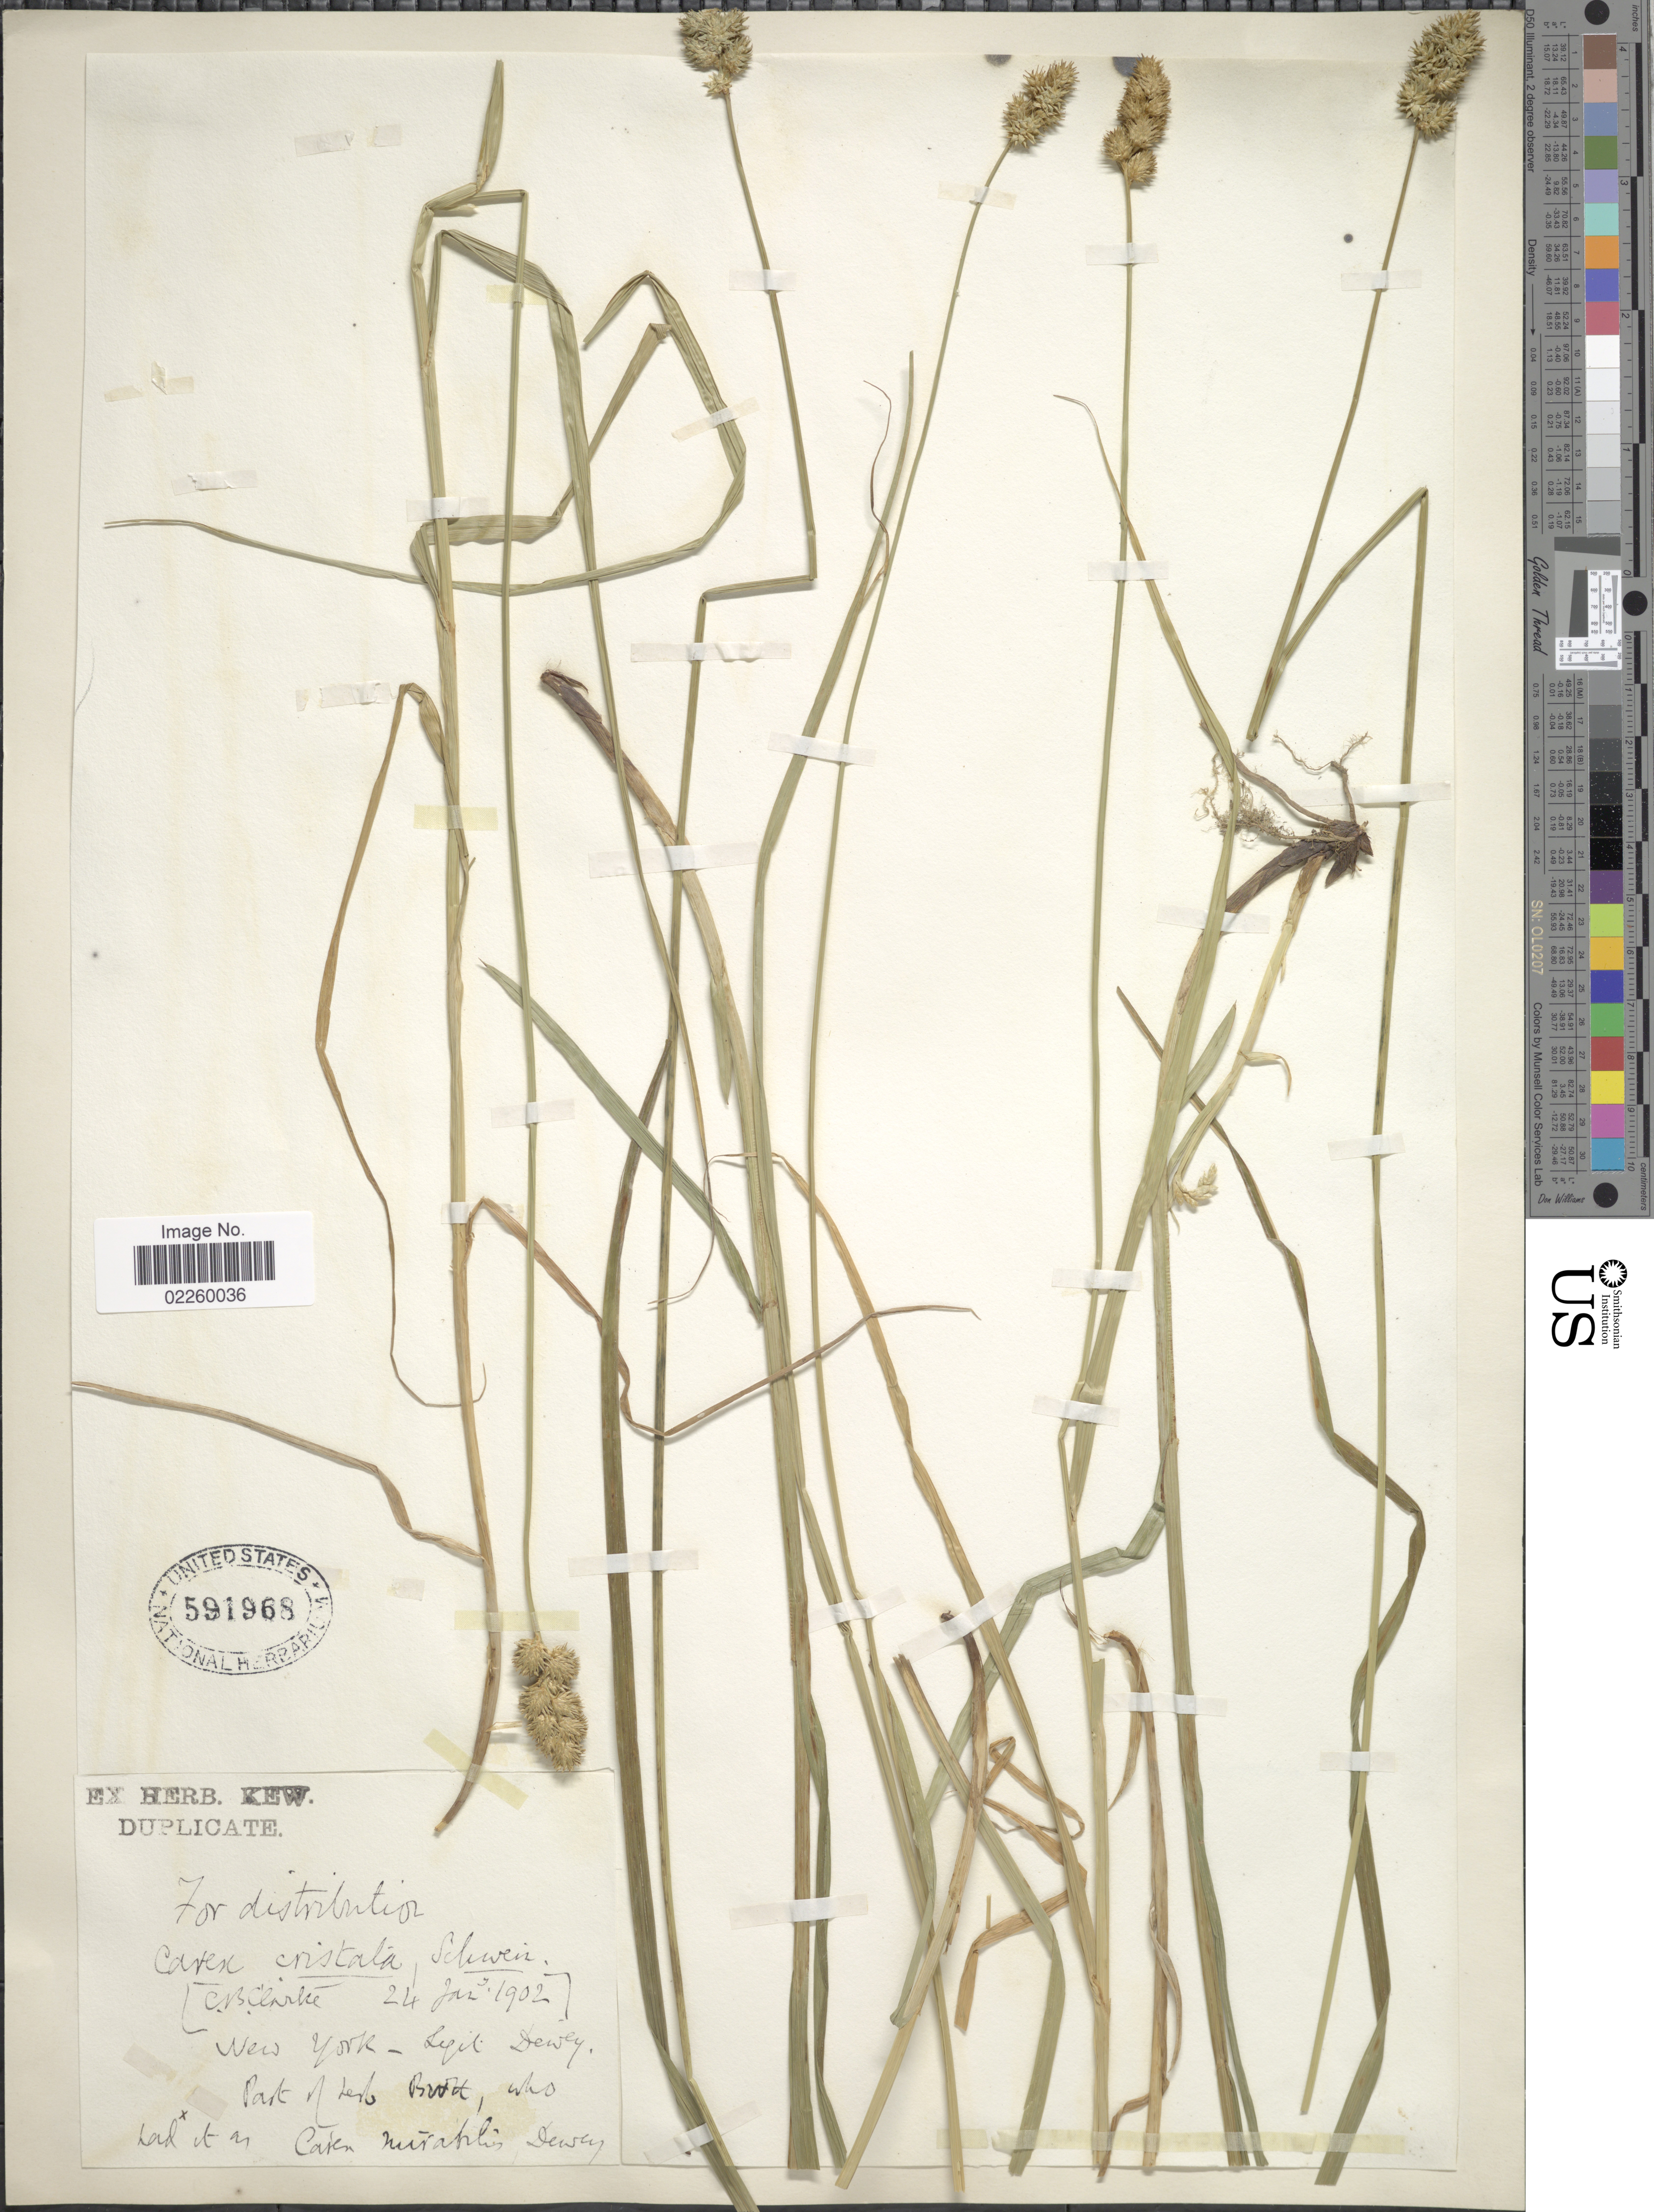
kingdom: Plantae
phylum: Tracheophyta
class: Liliopsida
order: Poales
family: Cyperaceae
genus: Carex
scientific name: Carex cristatella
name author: Britton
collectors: -. Dewey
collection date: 1902-01-24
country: United States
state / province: New York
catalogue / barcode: US 591968